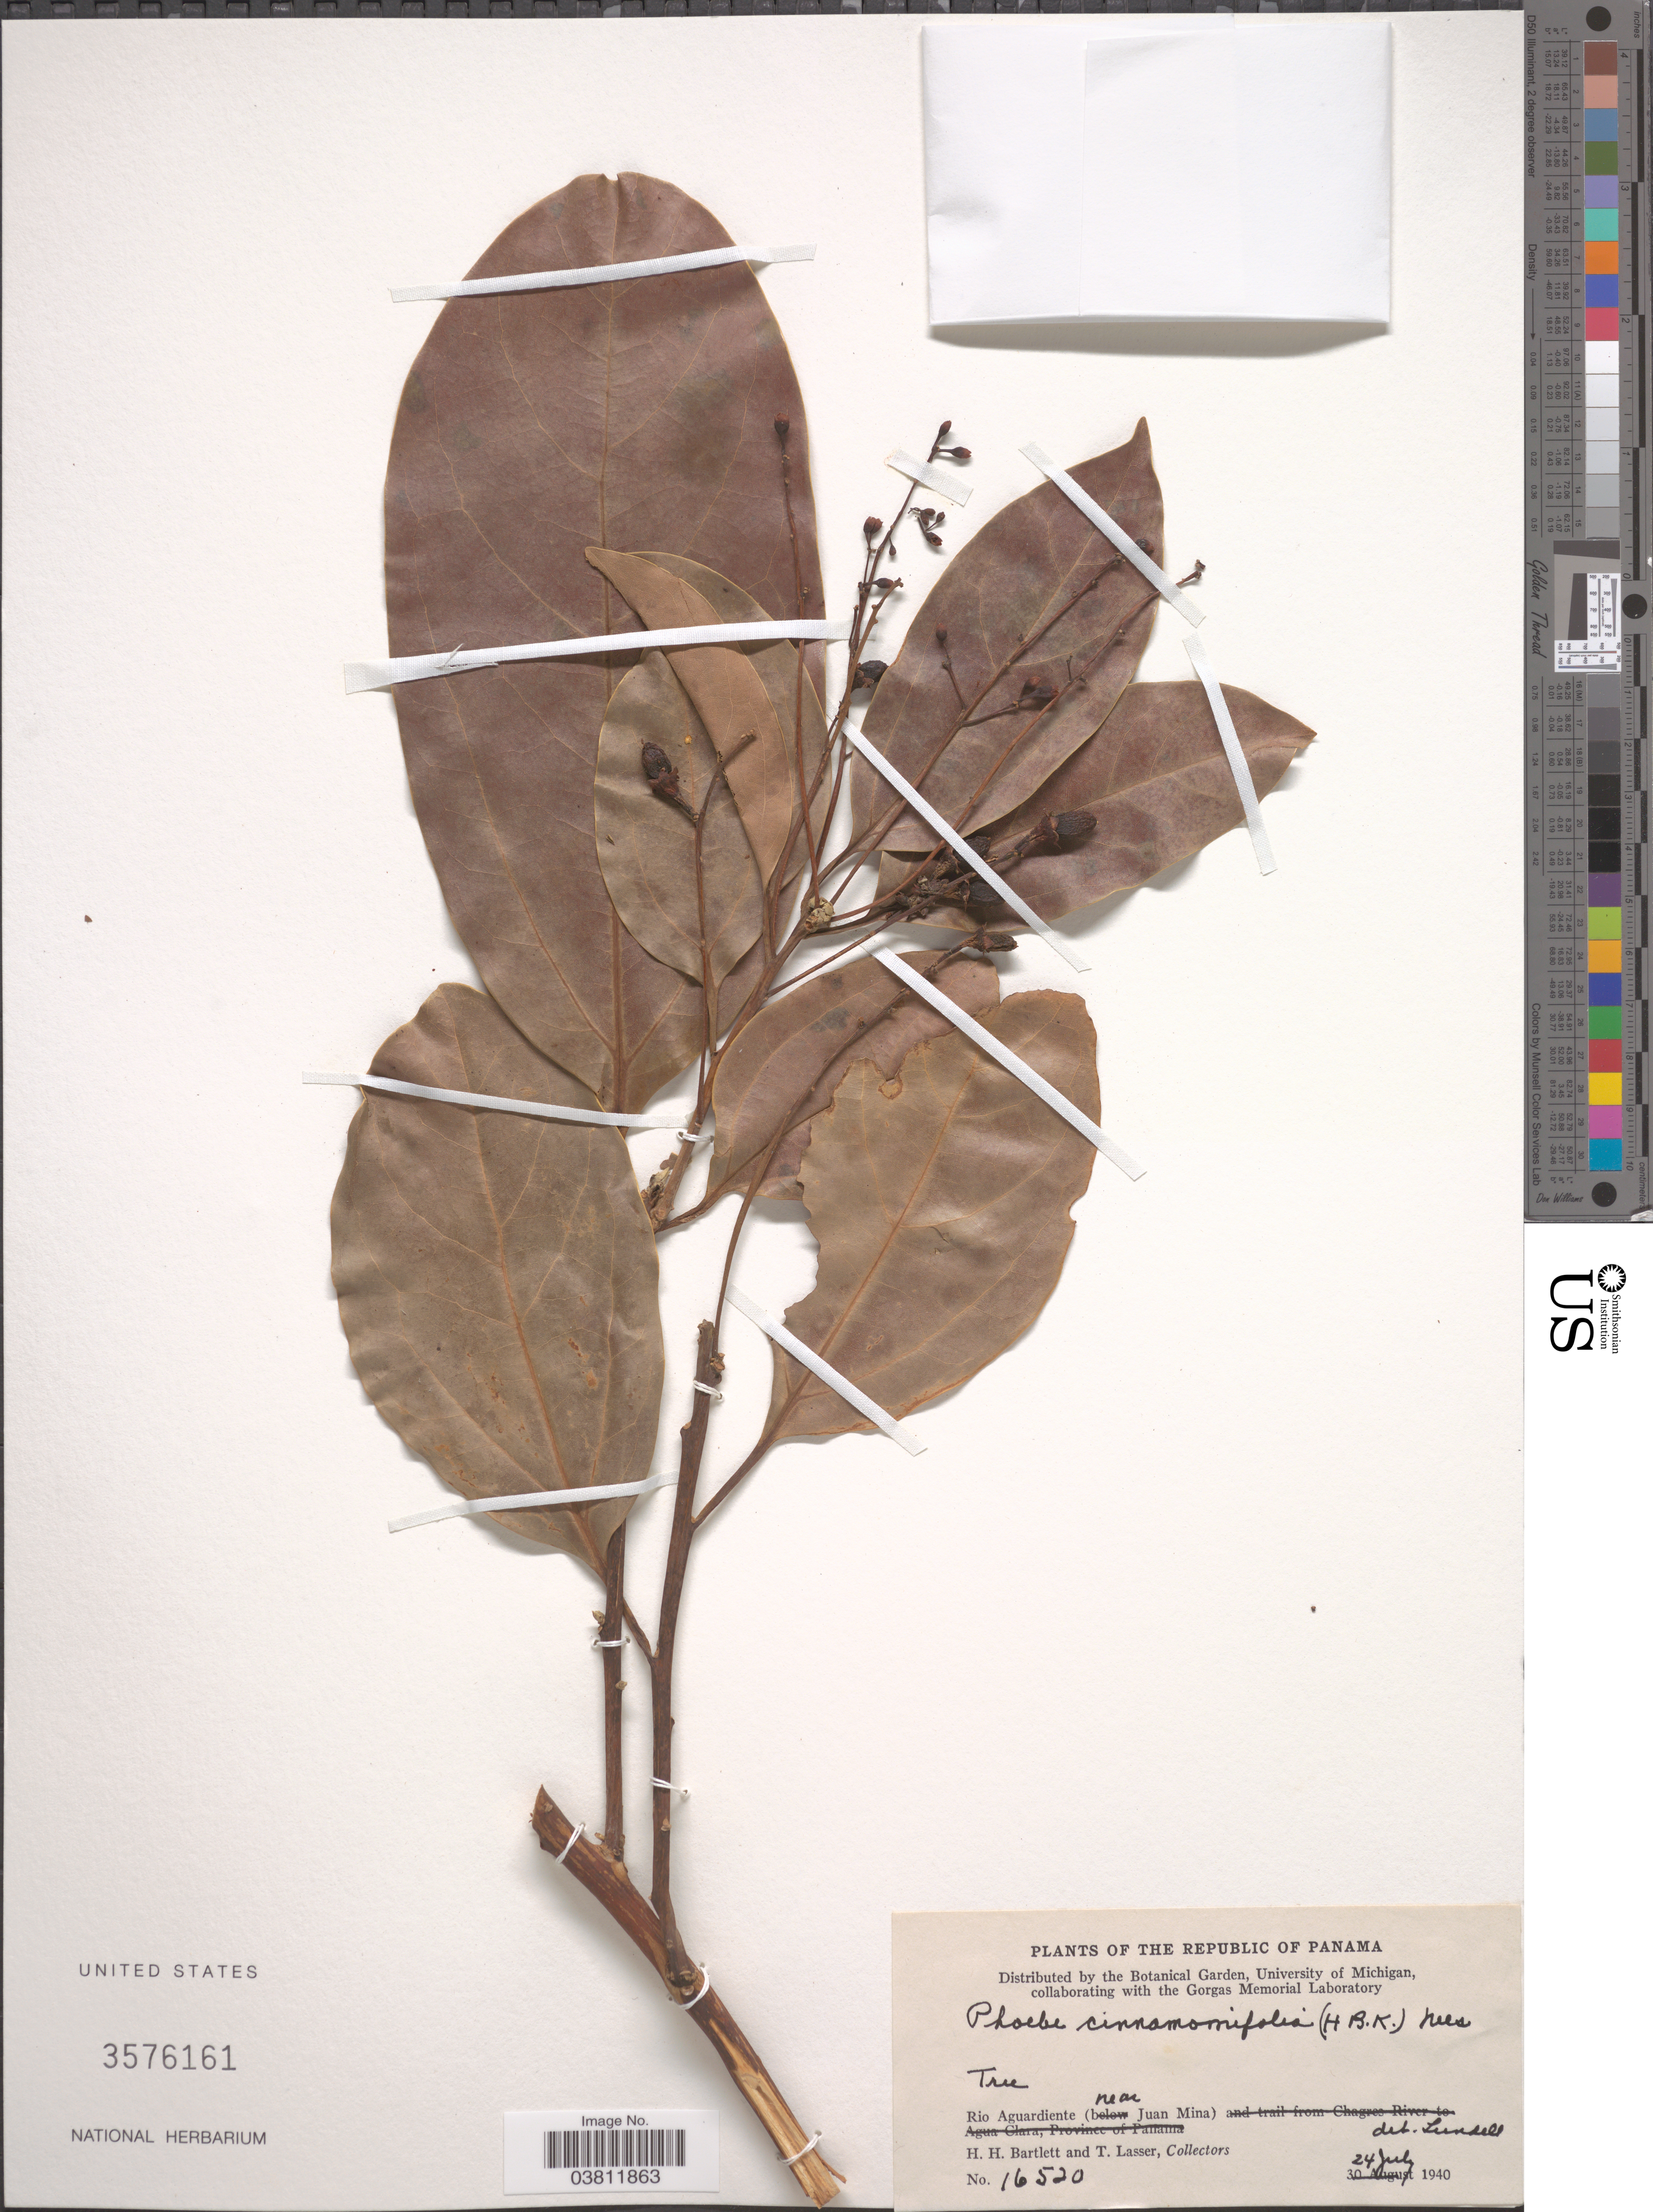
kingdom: Plantae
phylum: Tracheophyta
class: Magnoliopsida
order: Laurales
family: Lauraceae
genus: Phoebe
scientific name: Phoebe cinnamomifolia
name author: (Kunth) Nees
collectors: H. H. Bartlett & T. Lasser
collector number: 16520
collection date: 1940-07-24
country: Panama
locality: Rio Aguardiente (near Juan Mina).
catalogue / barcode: US 3576161